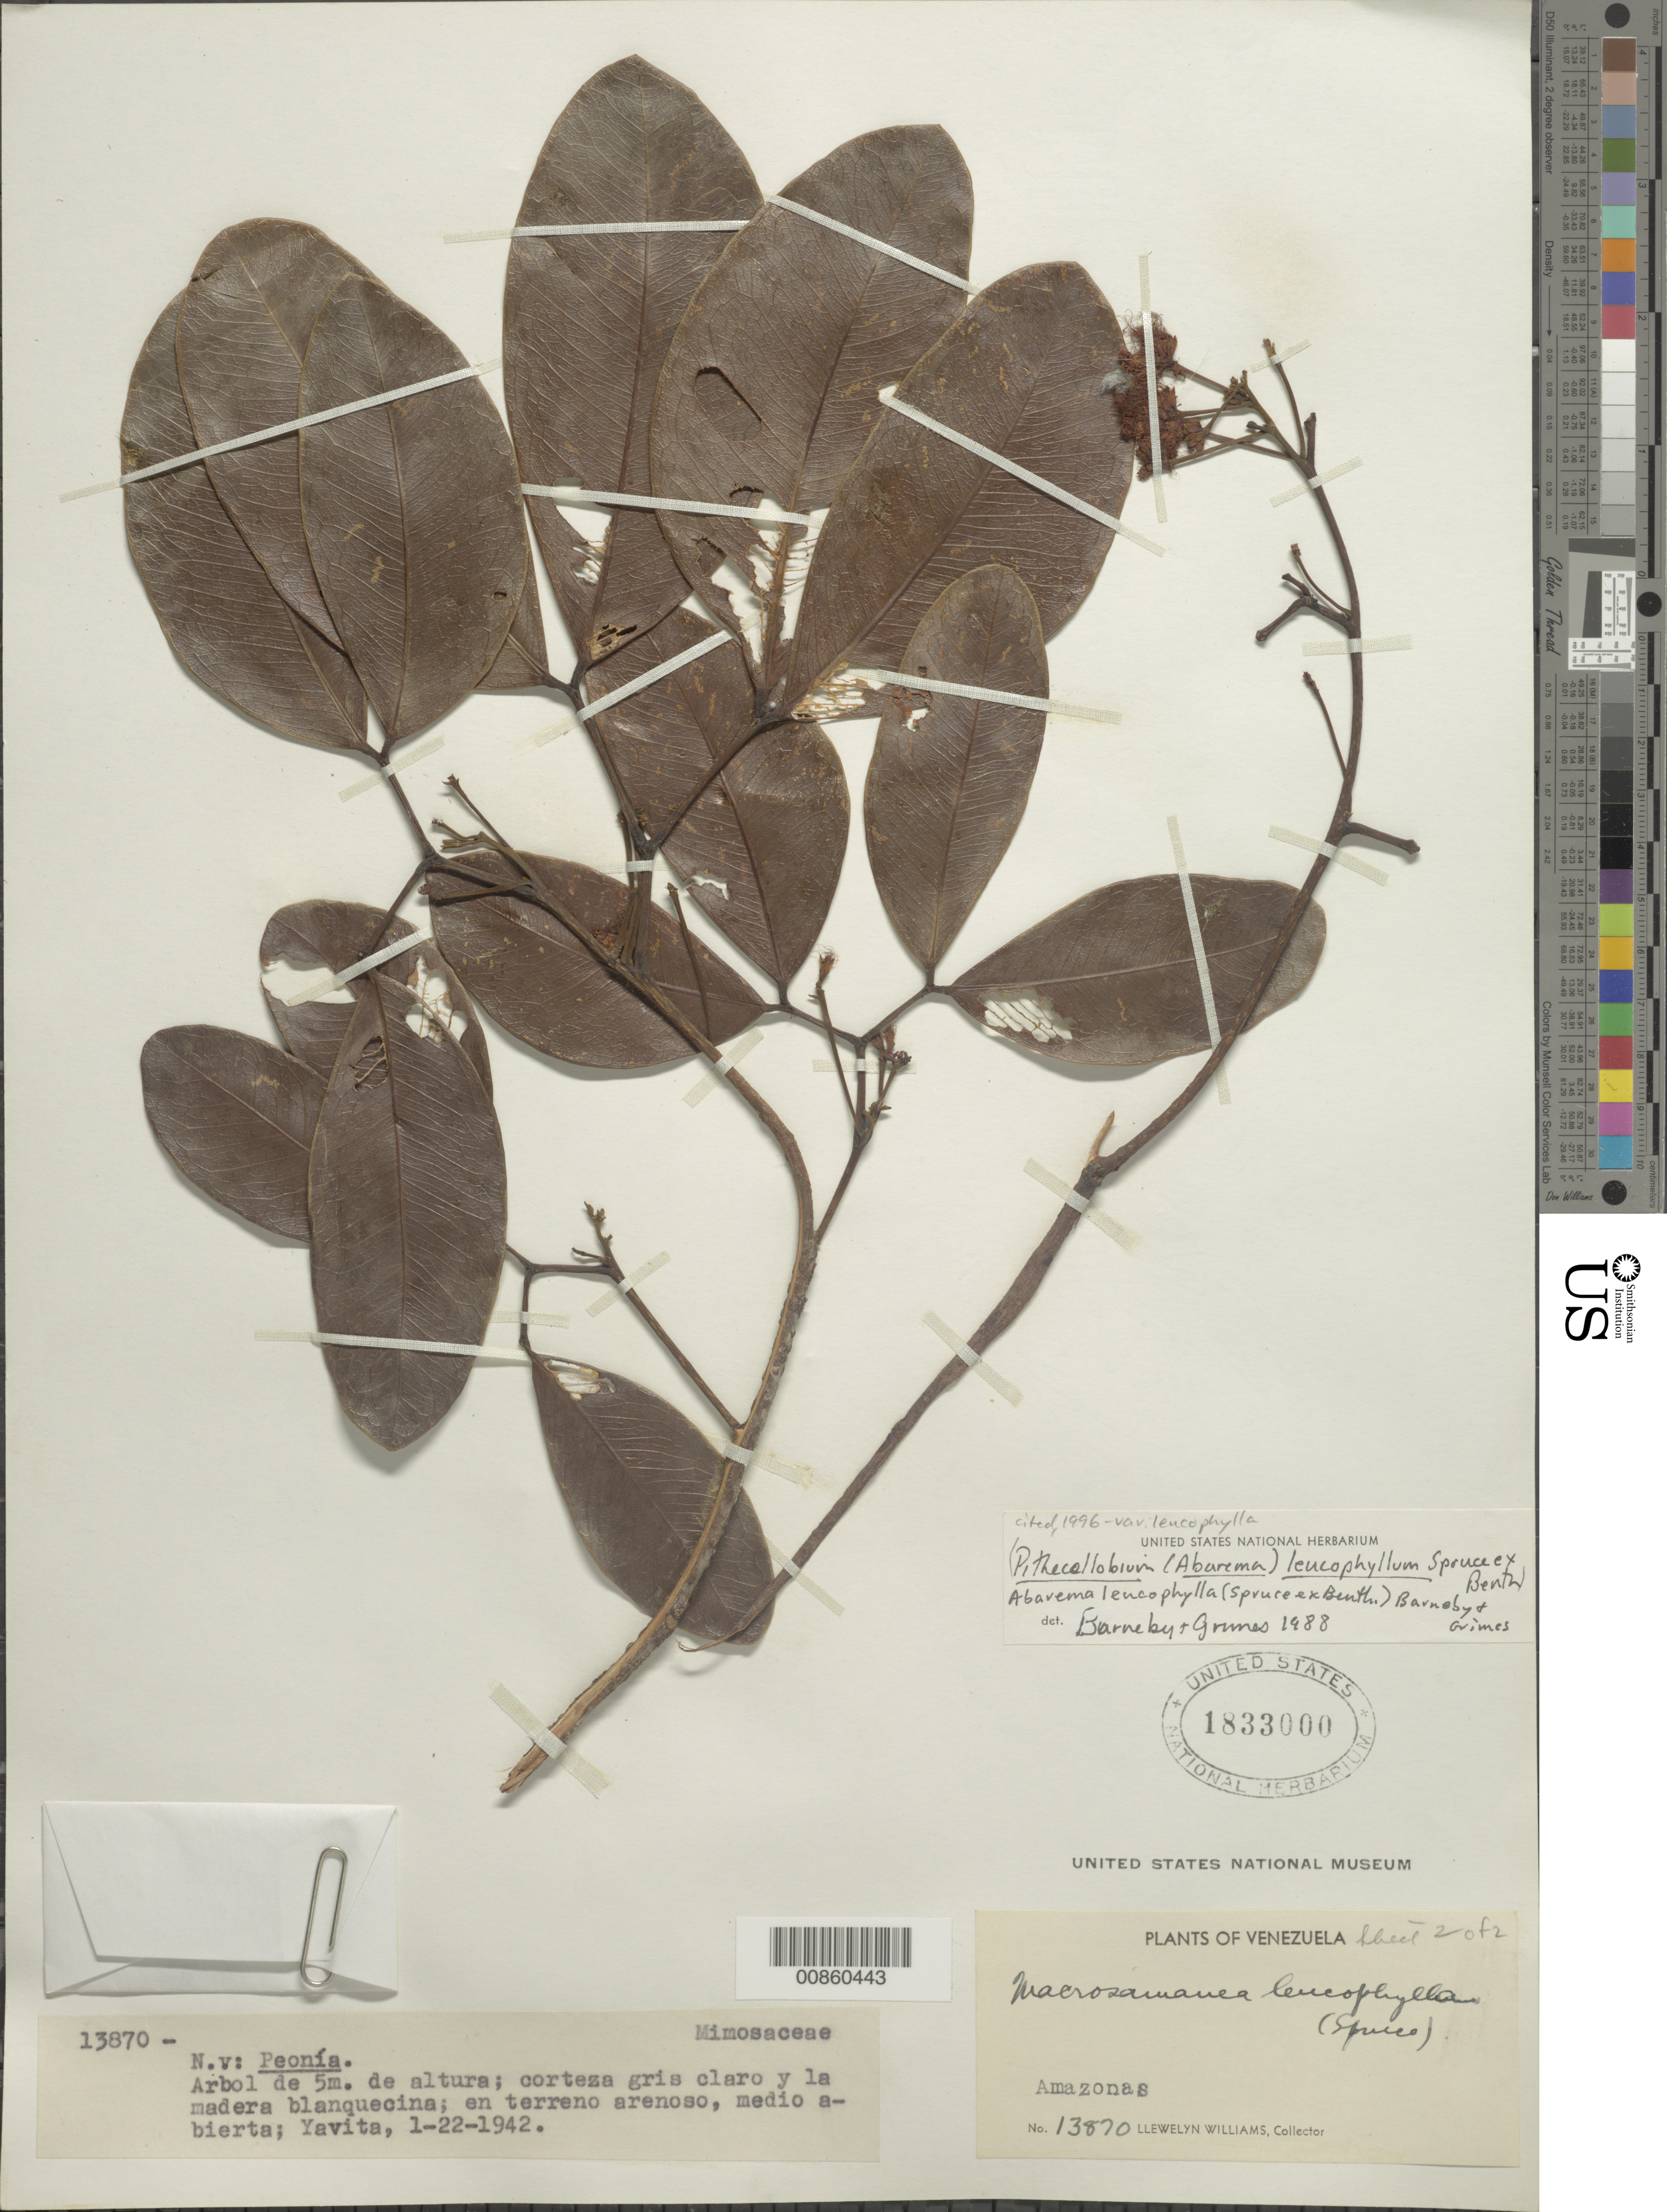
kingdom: Plantae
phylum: Tracheophyta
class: Magnoliopsida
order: Fabales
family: Fabaceae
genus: Abarema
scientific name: Abarema leucophylla var. leucophylla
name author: (Spruce ex Benth.) Barneby & J.W. Grimes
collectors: Ll. Williams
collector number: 13870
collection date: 1942-01-22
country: Venezuela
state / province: Amazonas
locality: Yavita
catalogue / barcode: US 1833000